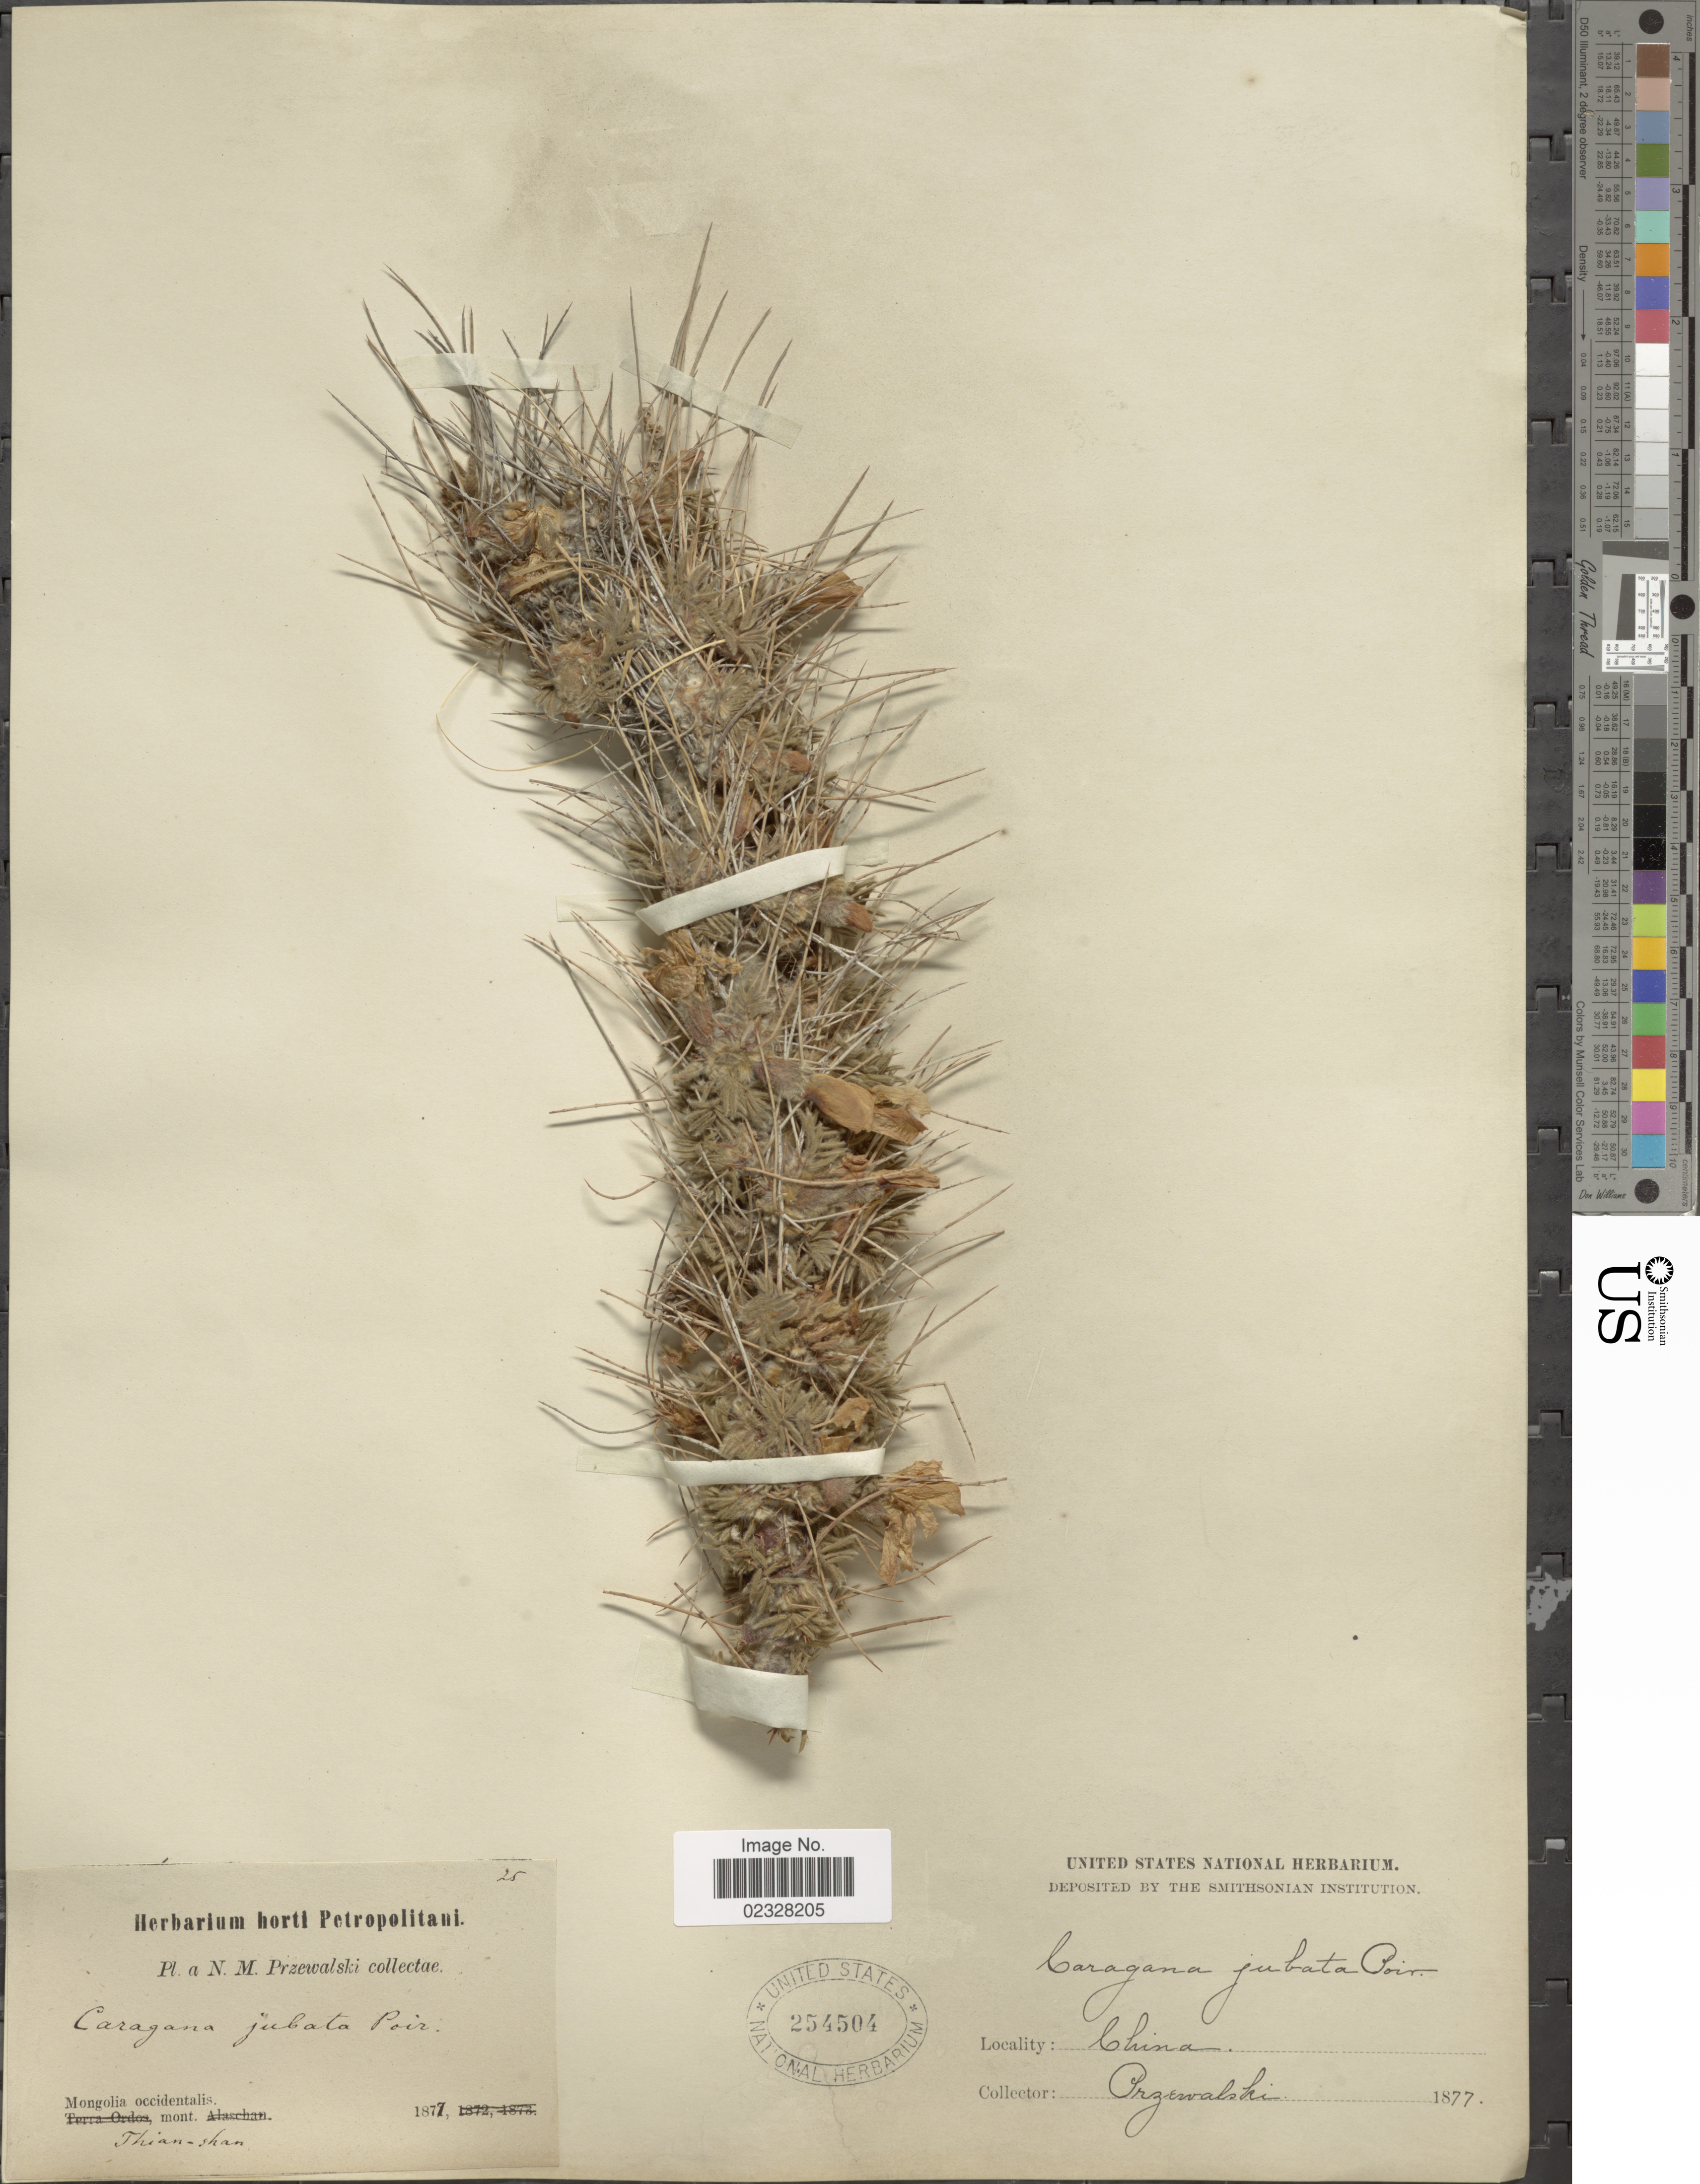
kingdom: Plantae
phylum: Tracheophyta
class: Magnoliopsida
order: Fabales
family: Fabaceae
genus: Caragana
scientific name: Caragana jubata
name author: Poir.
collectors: N. Przewalski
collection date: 1877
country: China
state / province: Xinjiang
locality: China. Mongolia occidentalis. Mont. Thian-shan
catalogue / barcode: US 254504